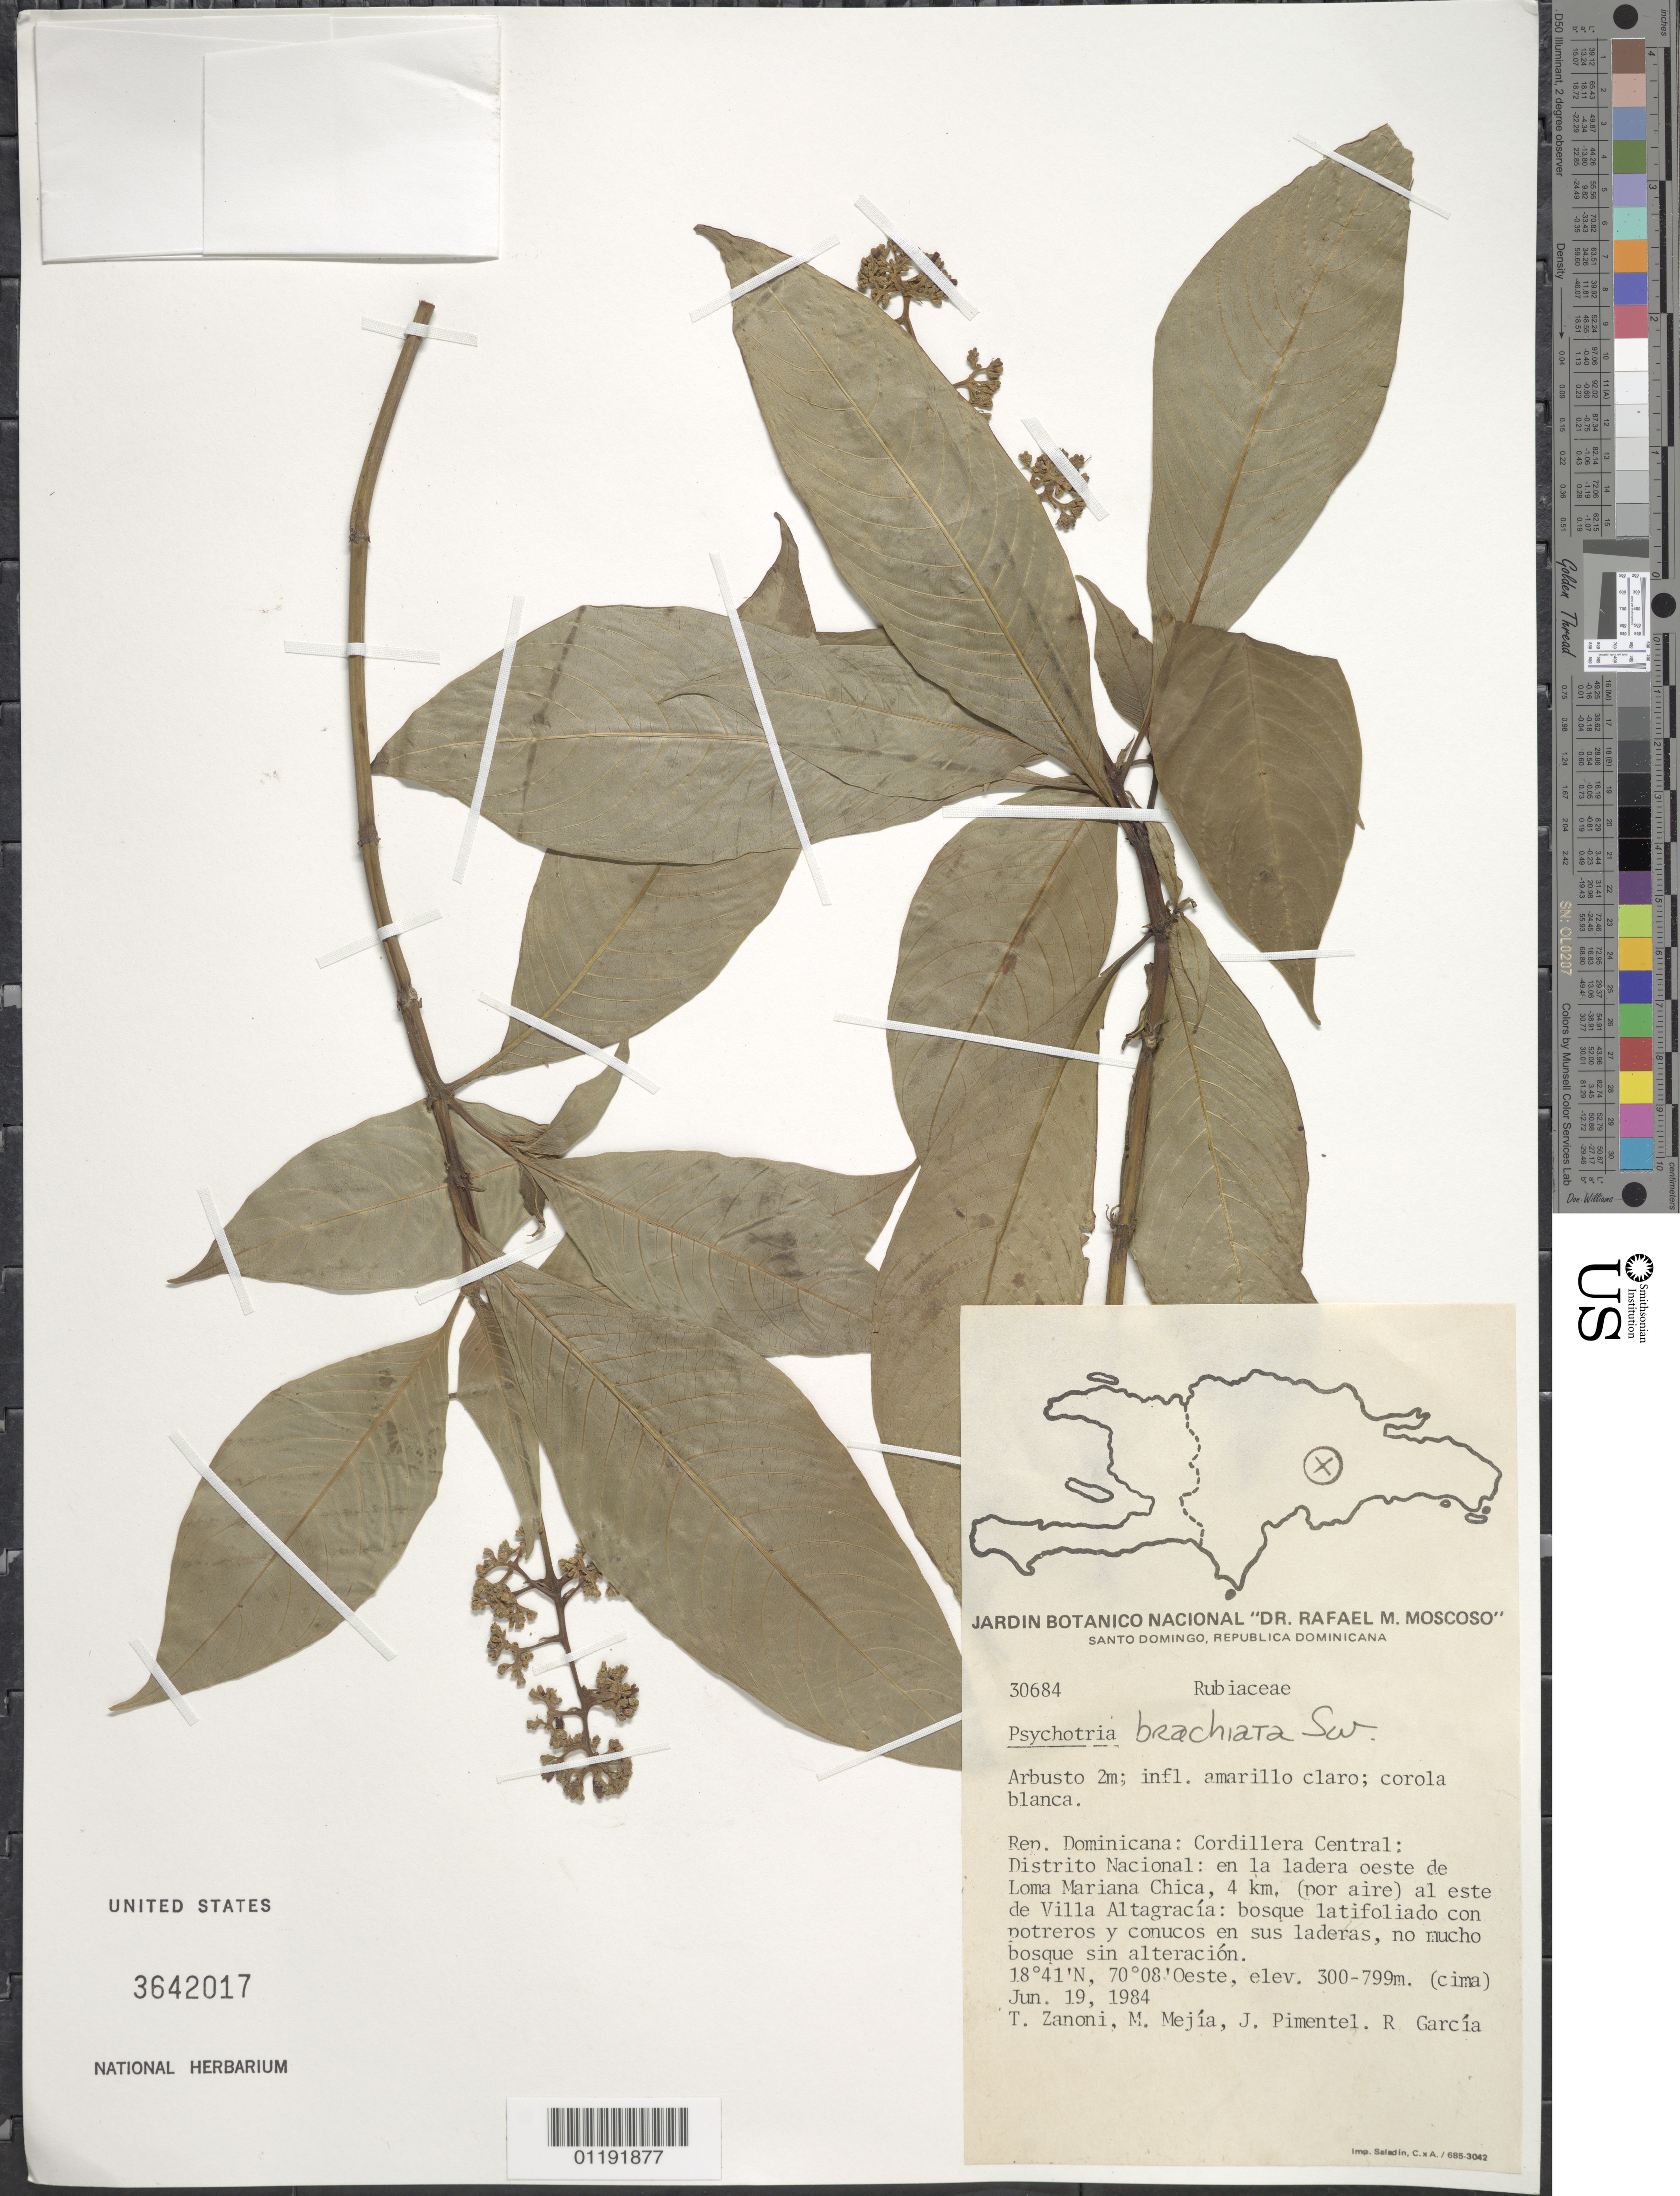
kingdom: Plantae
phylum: Tracheophyta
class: Magnoliopsida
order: Gentianales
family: Rubiaceae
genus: Psychotria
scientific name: Psychotria brachiata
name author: Sw.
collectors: T. A. Zanoni, M. Mejia, J. Pimentel & R. Garcia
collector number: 30684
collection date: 1984-06-19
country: Dominican Republic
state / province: Distrito Nacional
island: Hispaniola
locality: Central Mt Range, W slope of Mariana Chica Hillock, 4 km (by air) E of Villa Altagracia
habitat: Mt slope, broadleaf forest, mostly altered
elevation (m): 300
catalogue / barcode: US 3642017